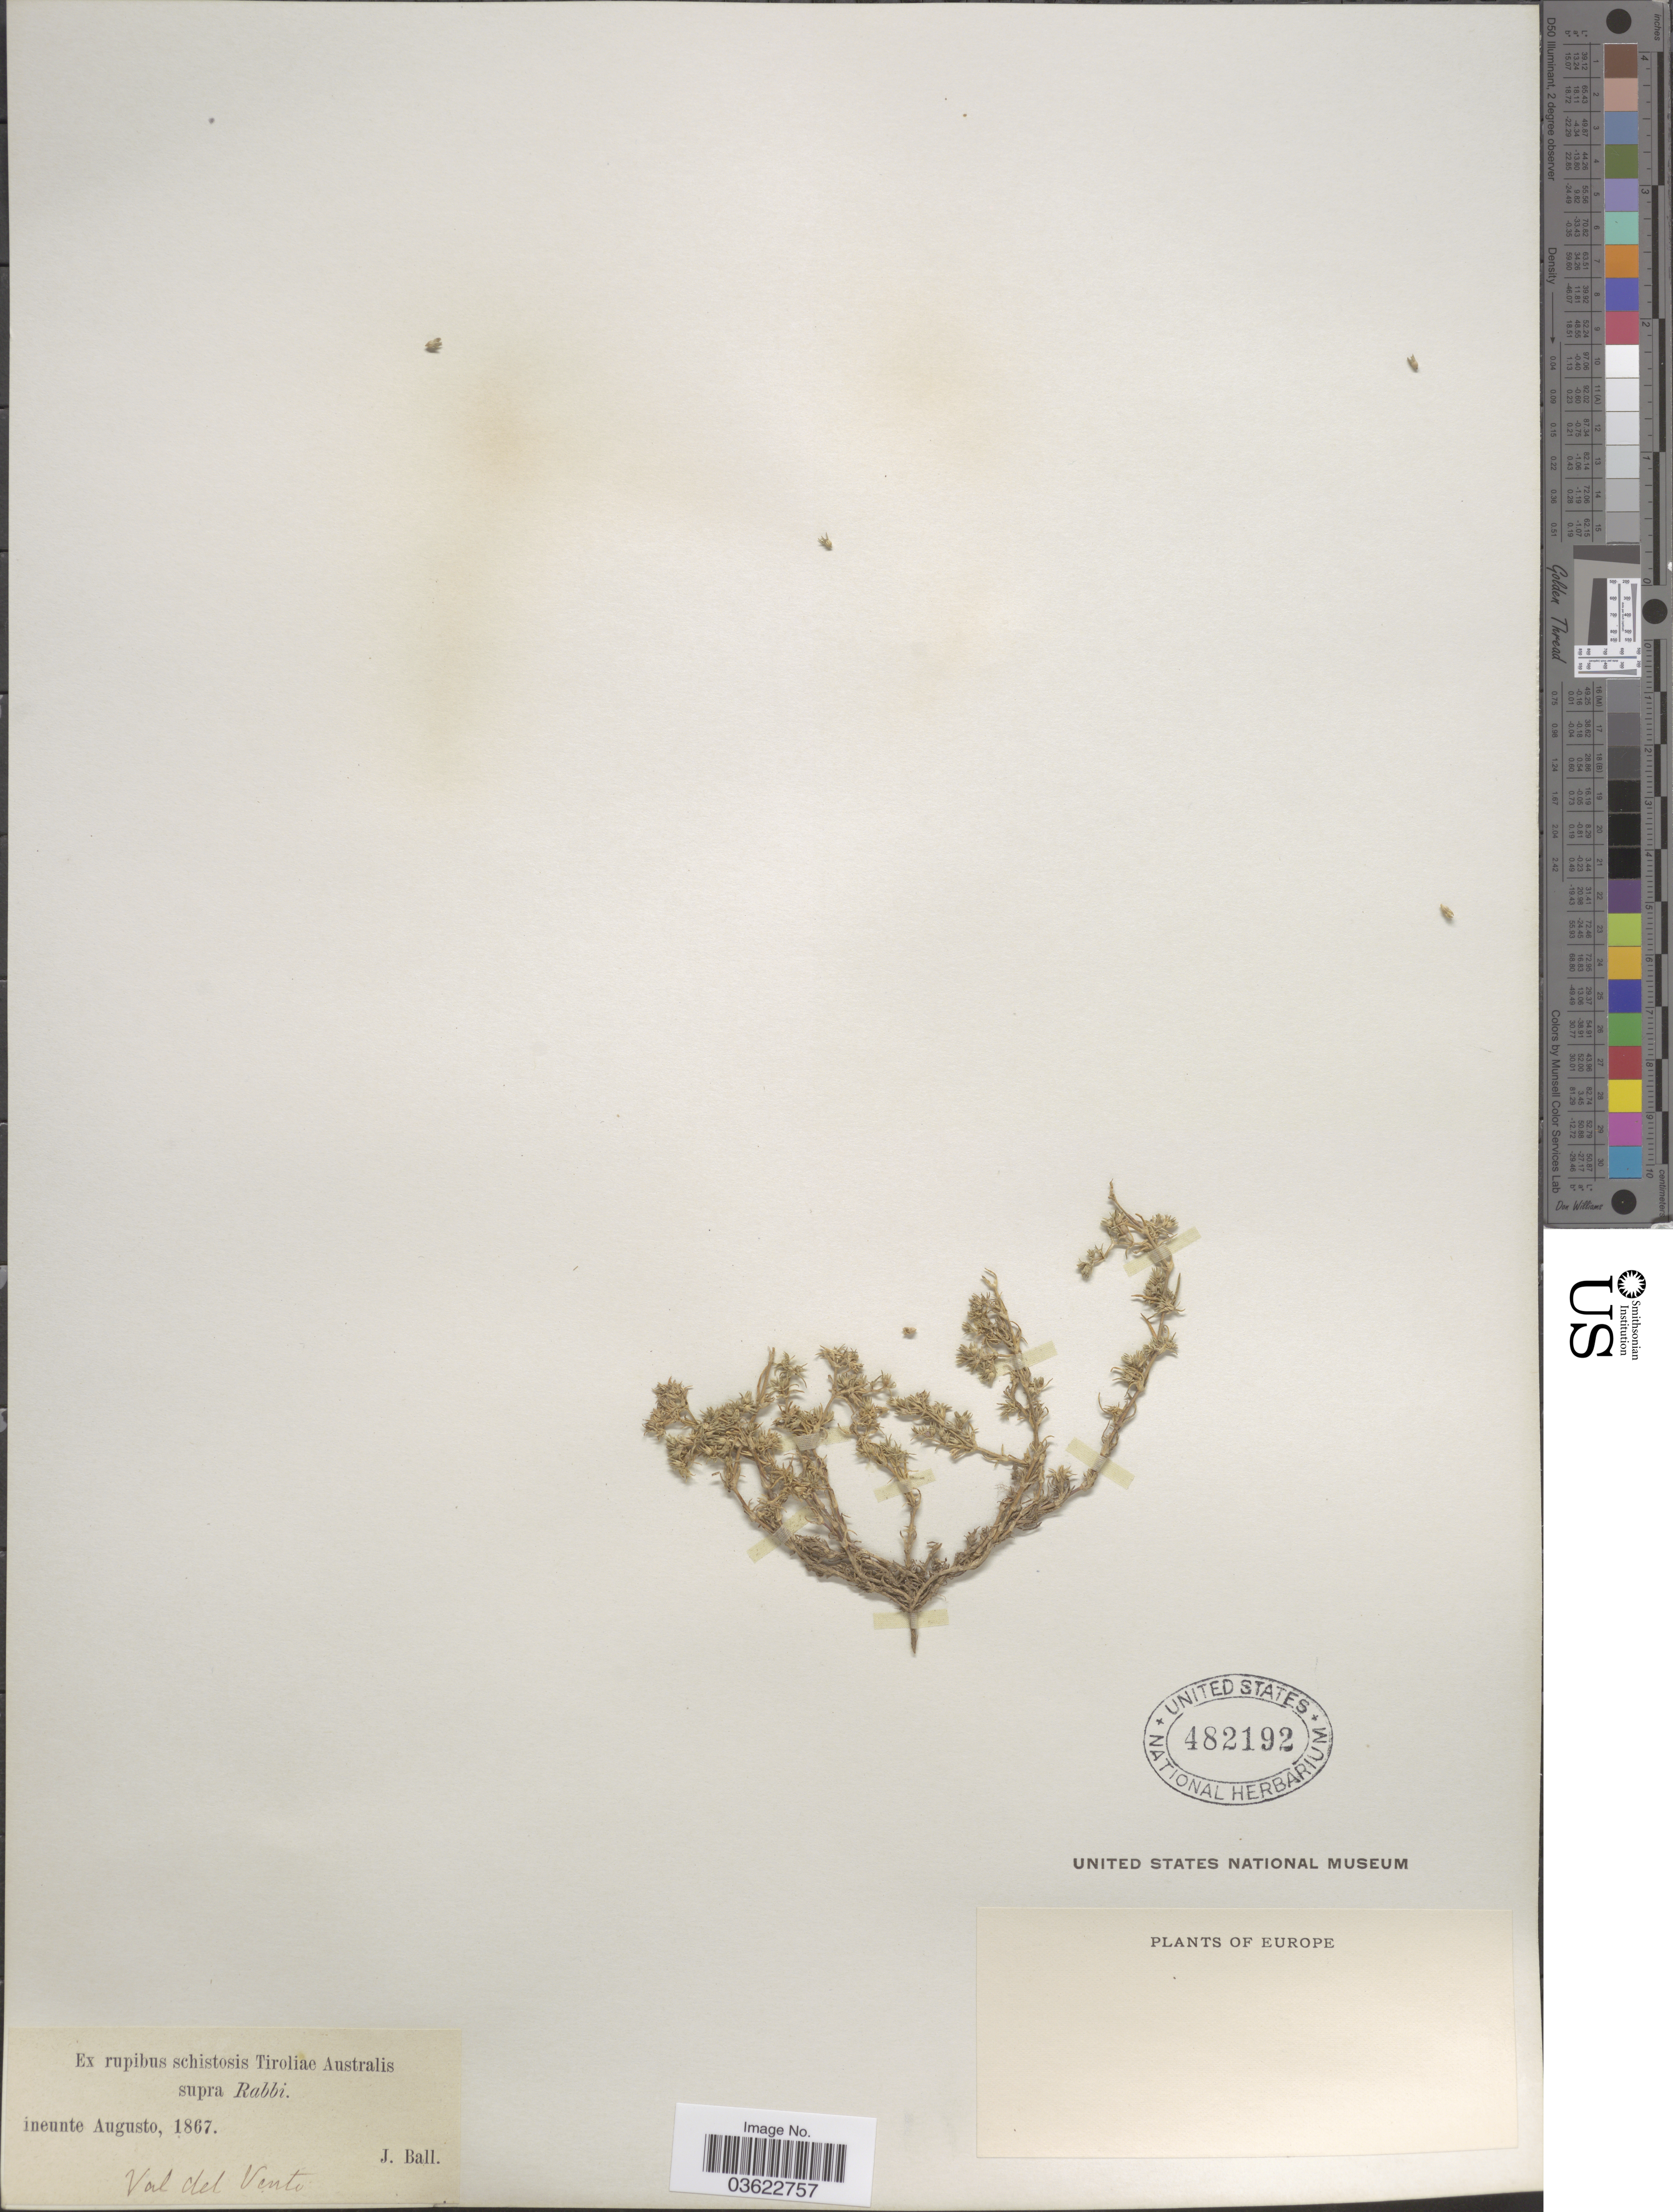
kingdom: Plantae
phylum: Tracheophyta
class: Magnoliopsida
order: Caryophyllales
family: Caryophyllaceae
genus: Arenaria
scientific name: Arenaria sp.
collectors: J. Ball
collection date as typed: ineunte Augusto, 1867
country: Italy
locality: Ex rupibus schistosis Tiroliae Australis supra Rabbi. Val del Vento. Europe.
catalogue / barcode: US 482192